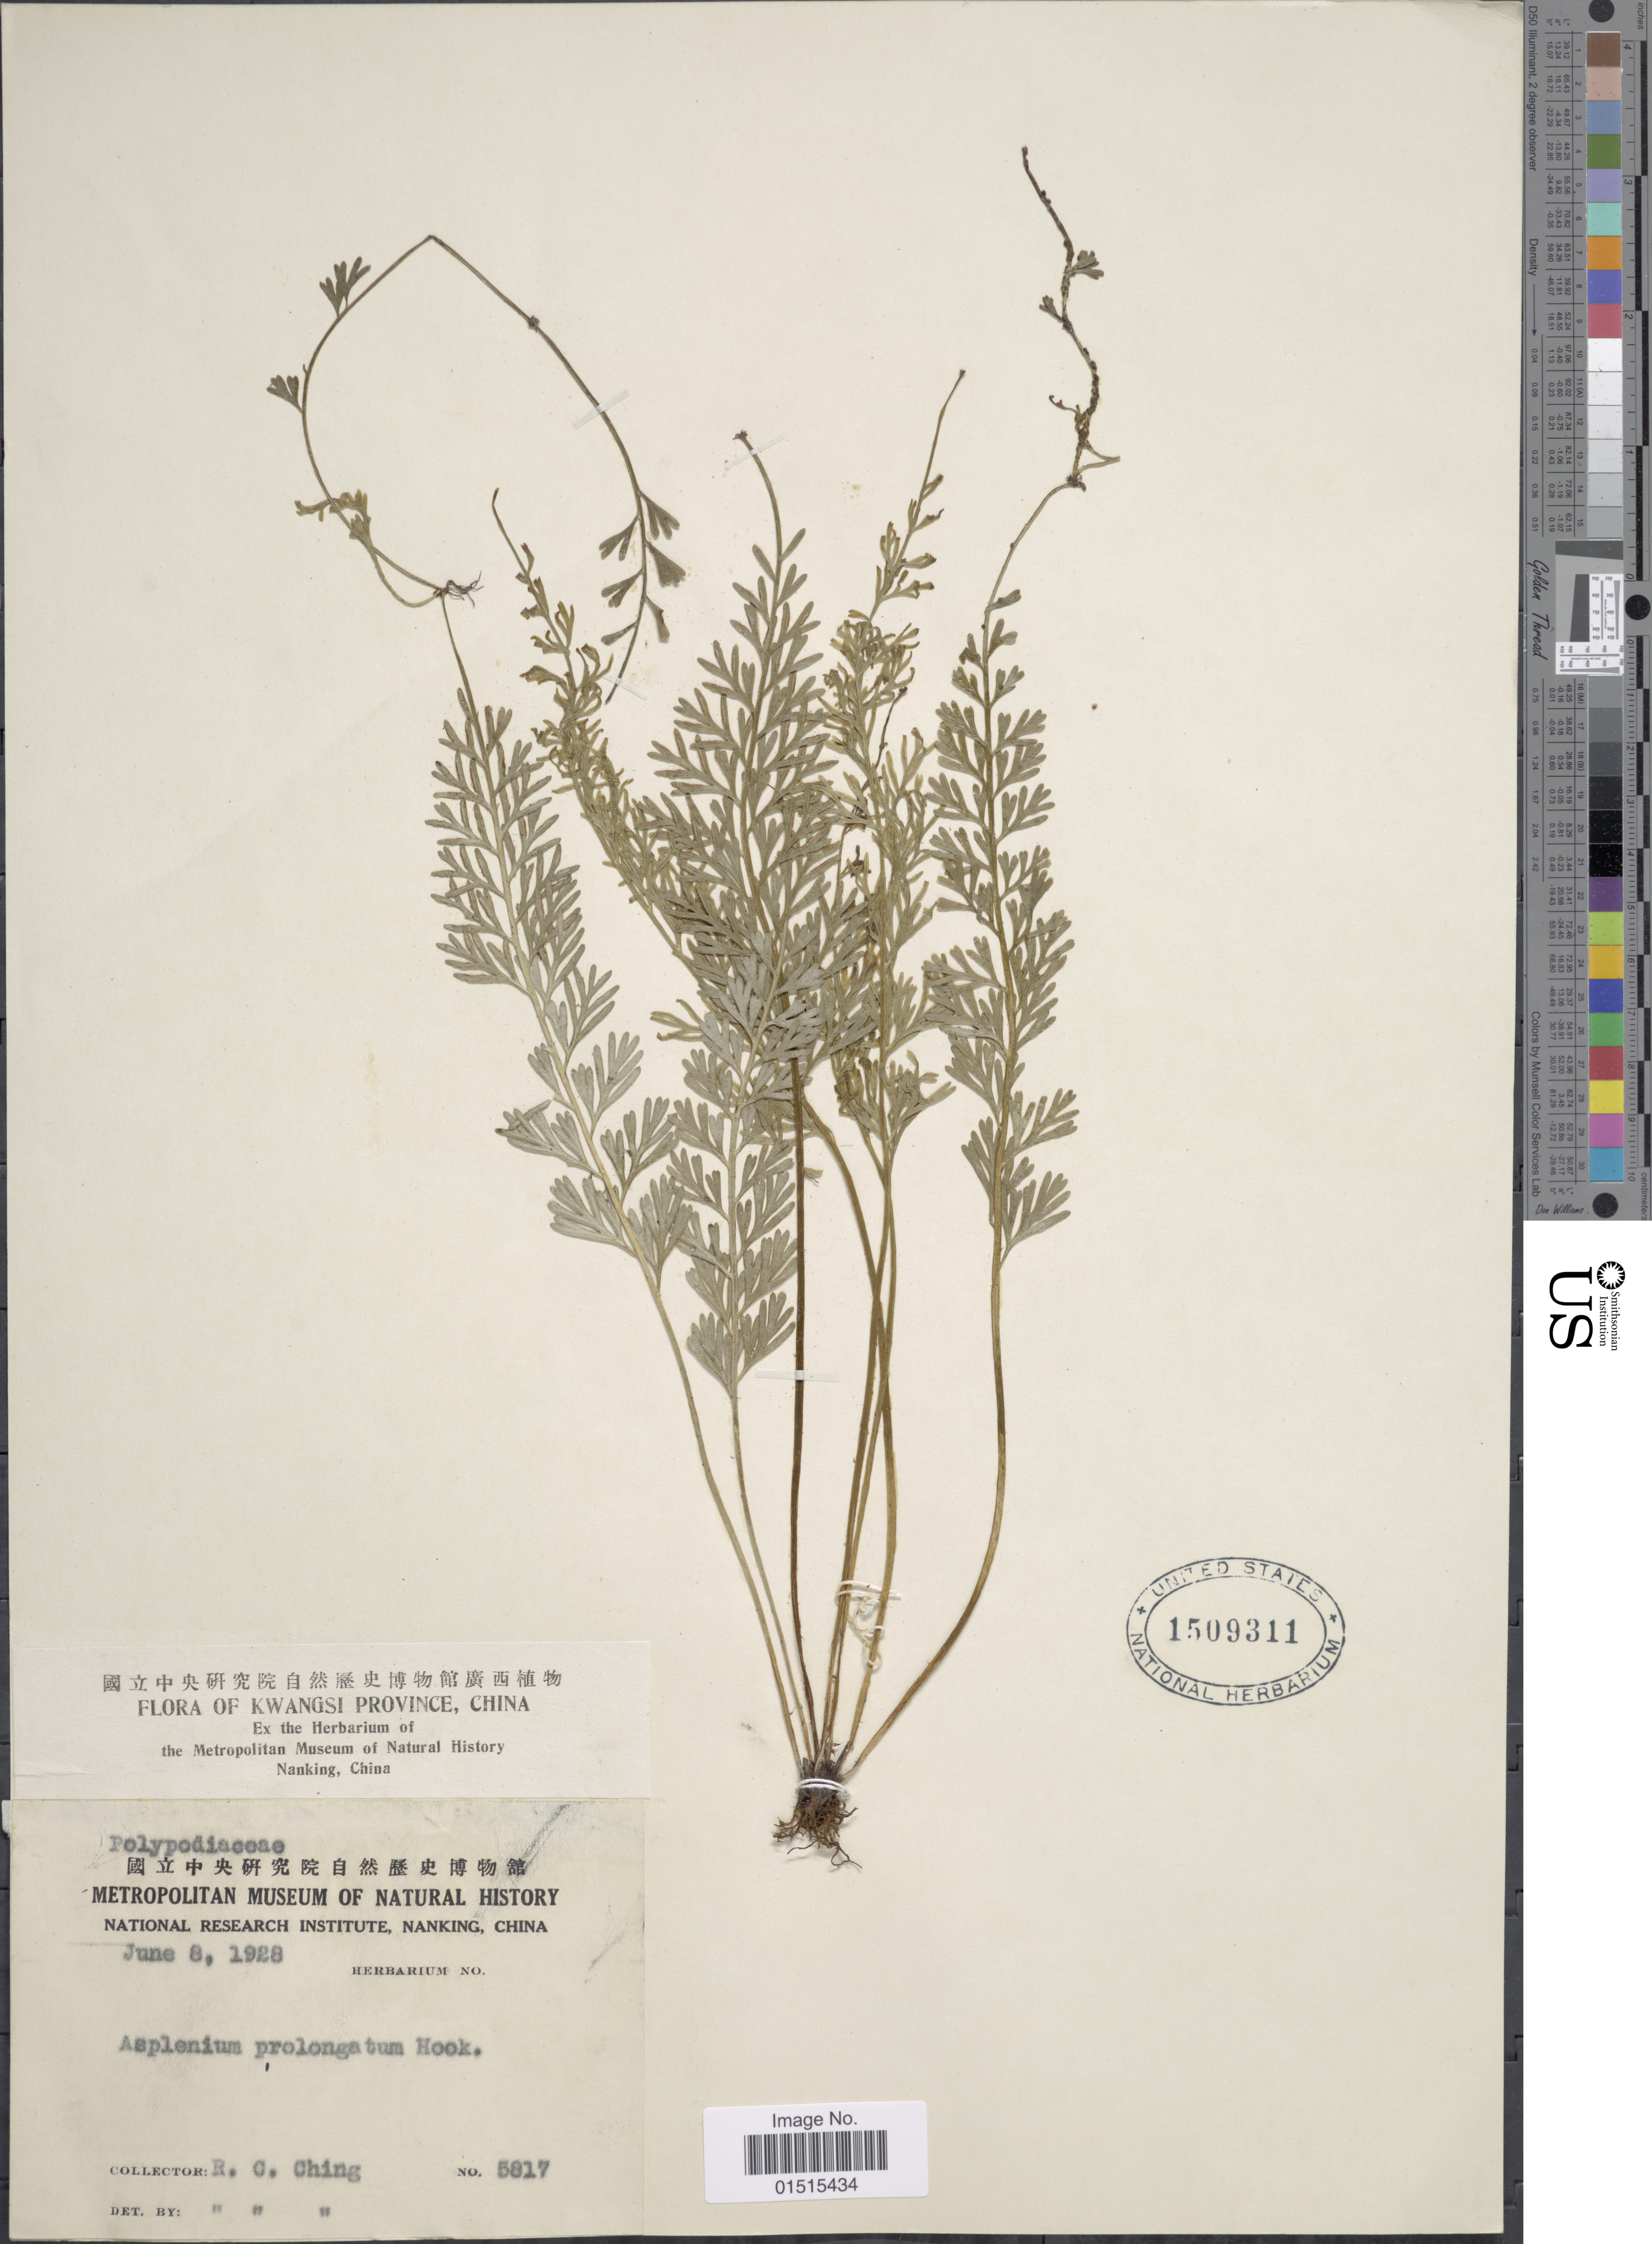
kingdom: Plantae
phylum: Tracheophyta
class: Polypodiopsida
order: Polypodiales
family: Aspleniaceae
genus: Asplenium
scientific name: Asplenium prolongatum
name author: Hook.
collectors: R. C. Ching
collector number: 5817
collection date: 1928-06-08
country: China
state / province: Guangxi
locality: Kwangsi Province.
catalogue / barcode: US 1509311